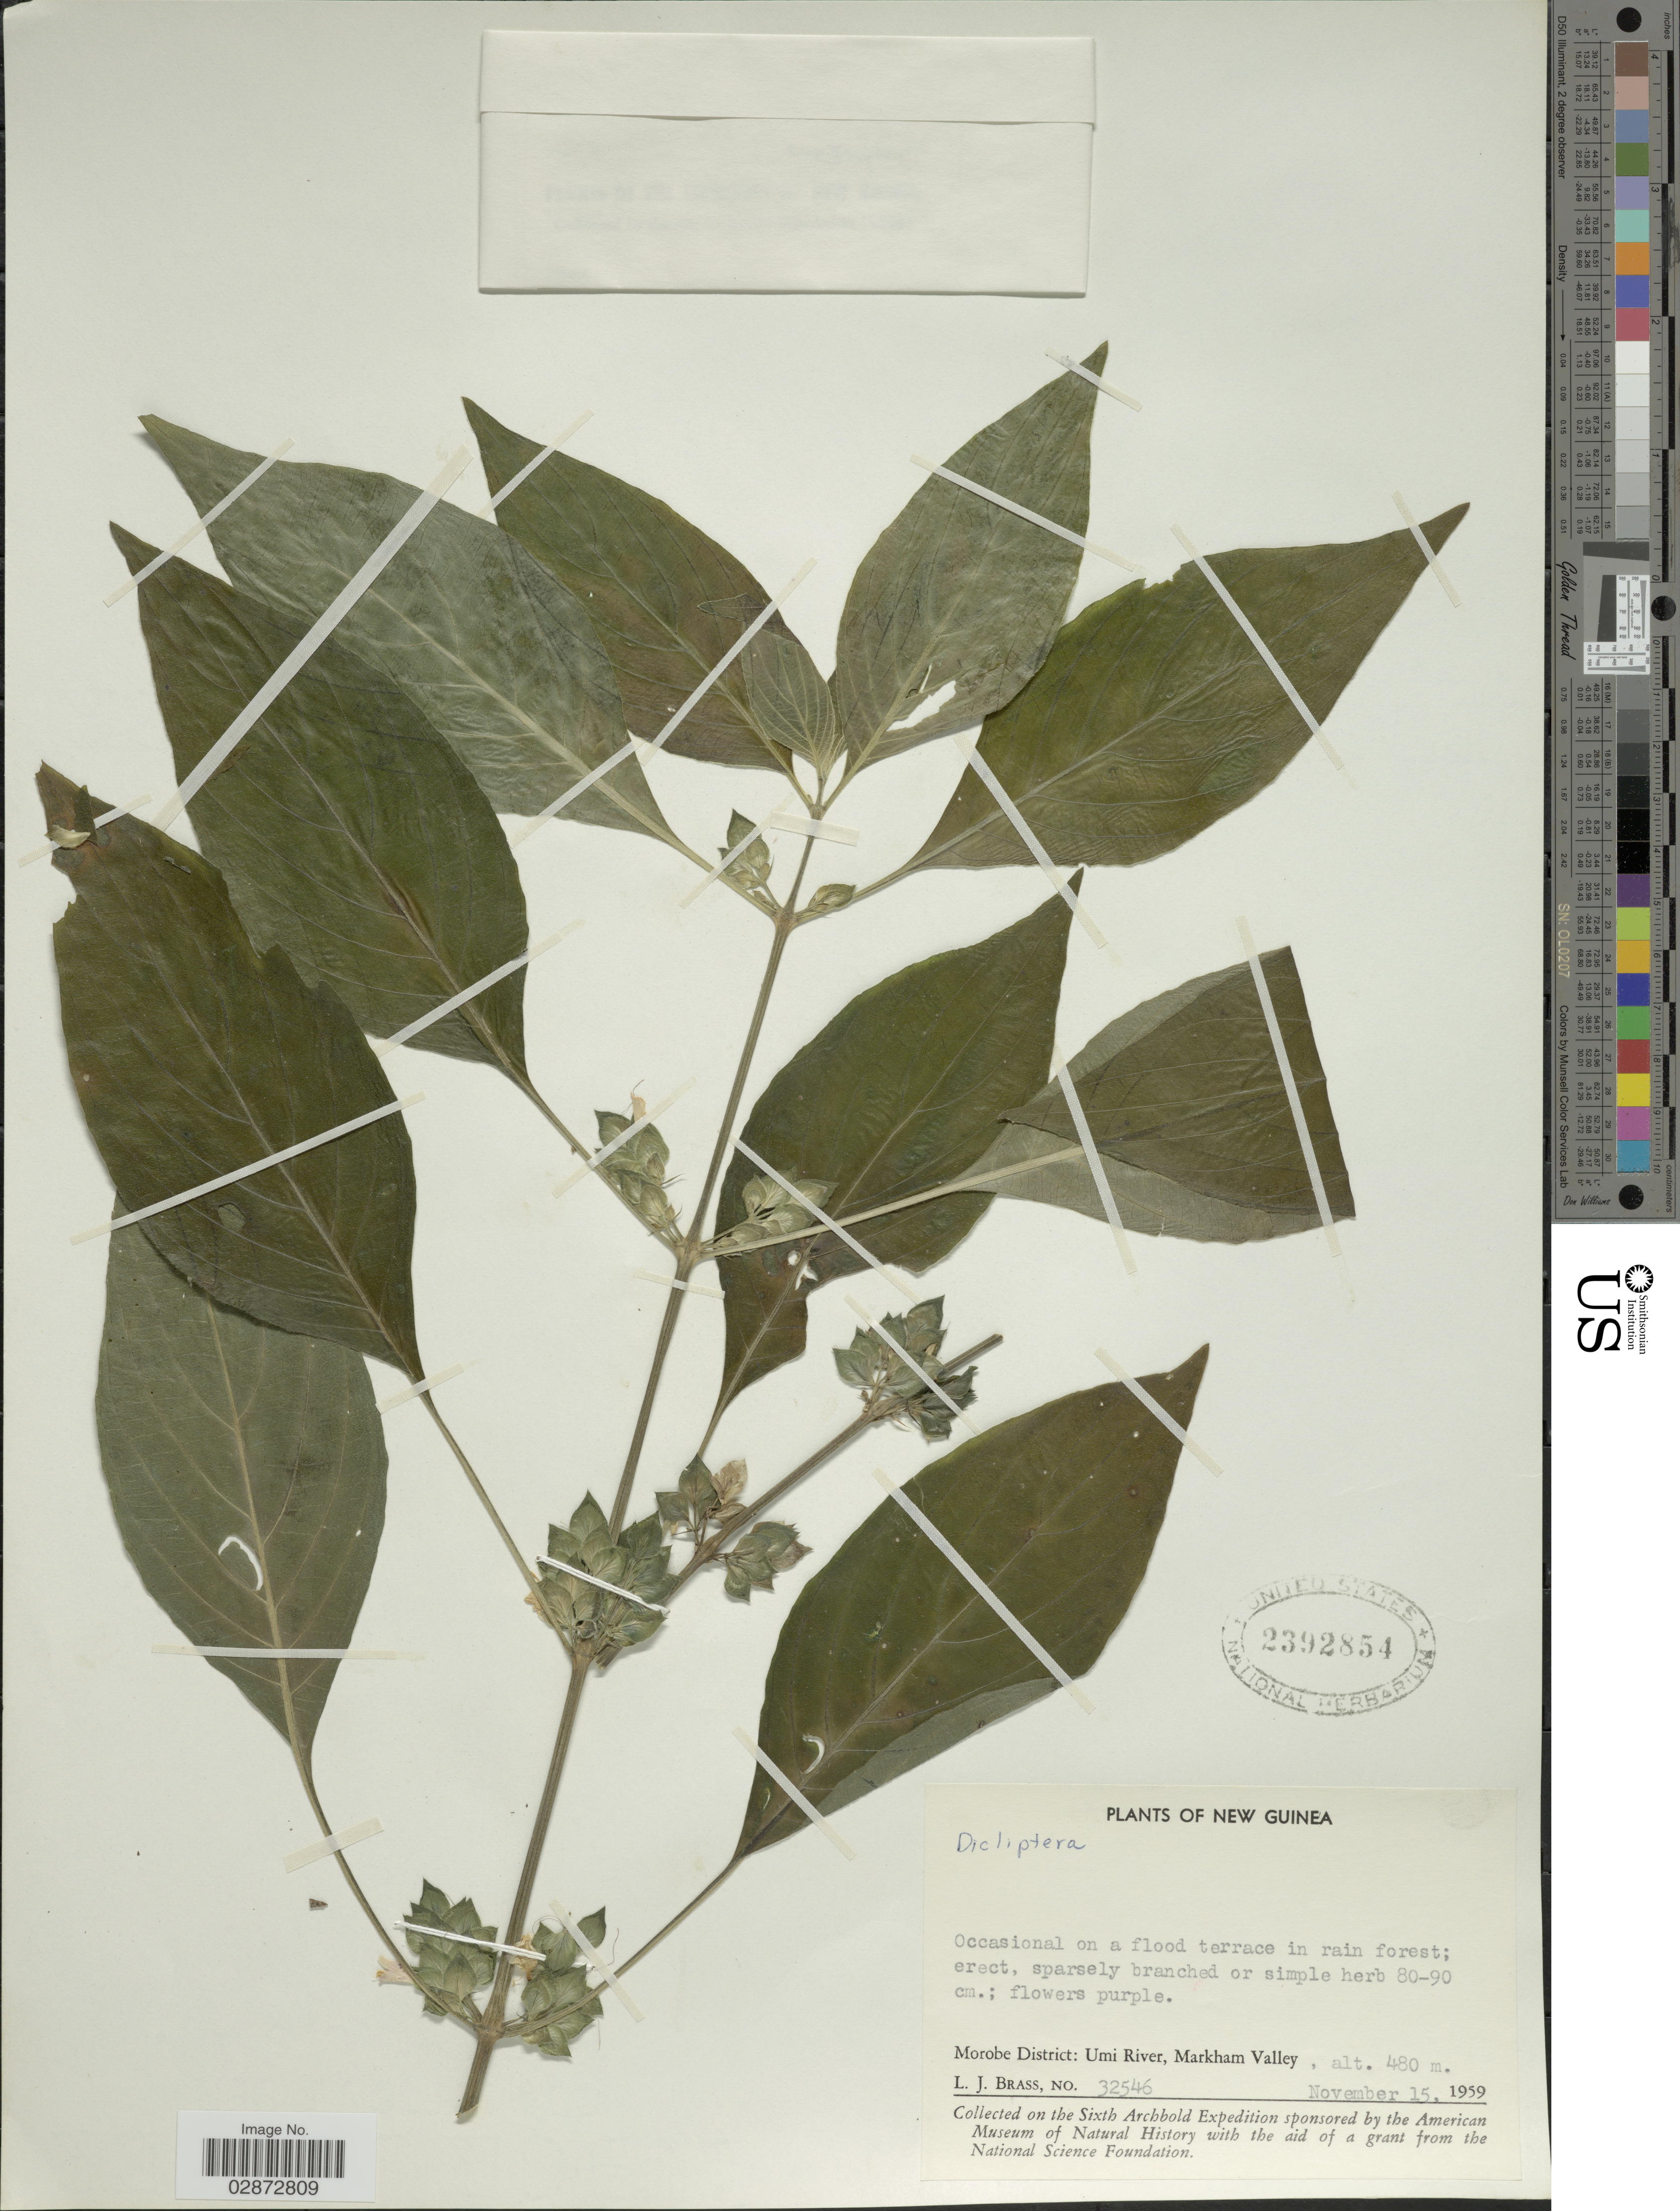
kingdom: Plantae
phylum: Tracheophyta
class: Magnoliopsida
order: Lamiales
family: Acanthaceae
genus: Dicliptera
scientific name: Dicliptera sp.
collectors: L. J. Brass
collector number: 32546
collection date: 1959-11-15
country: Papua New Guinea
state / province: Morobe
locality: New Guinea, Morobe District: Umi River, Markham Valley.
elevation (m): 480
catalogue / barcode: US 2392854